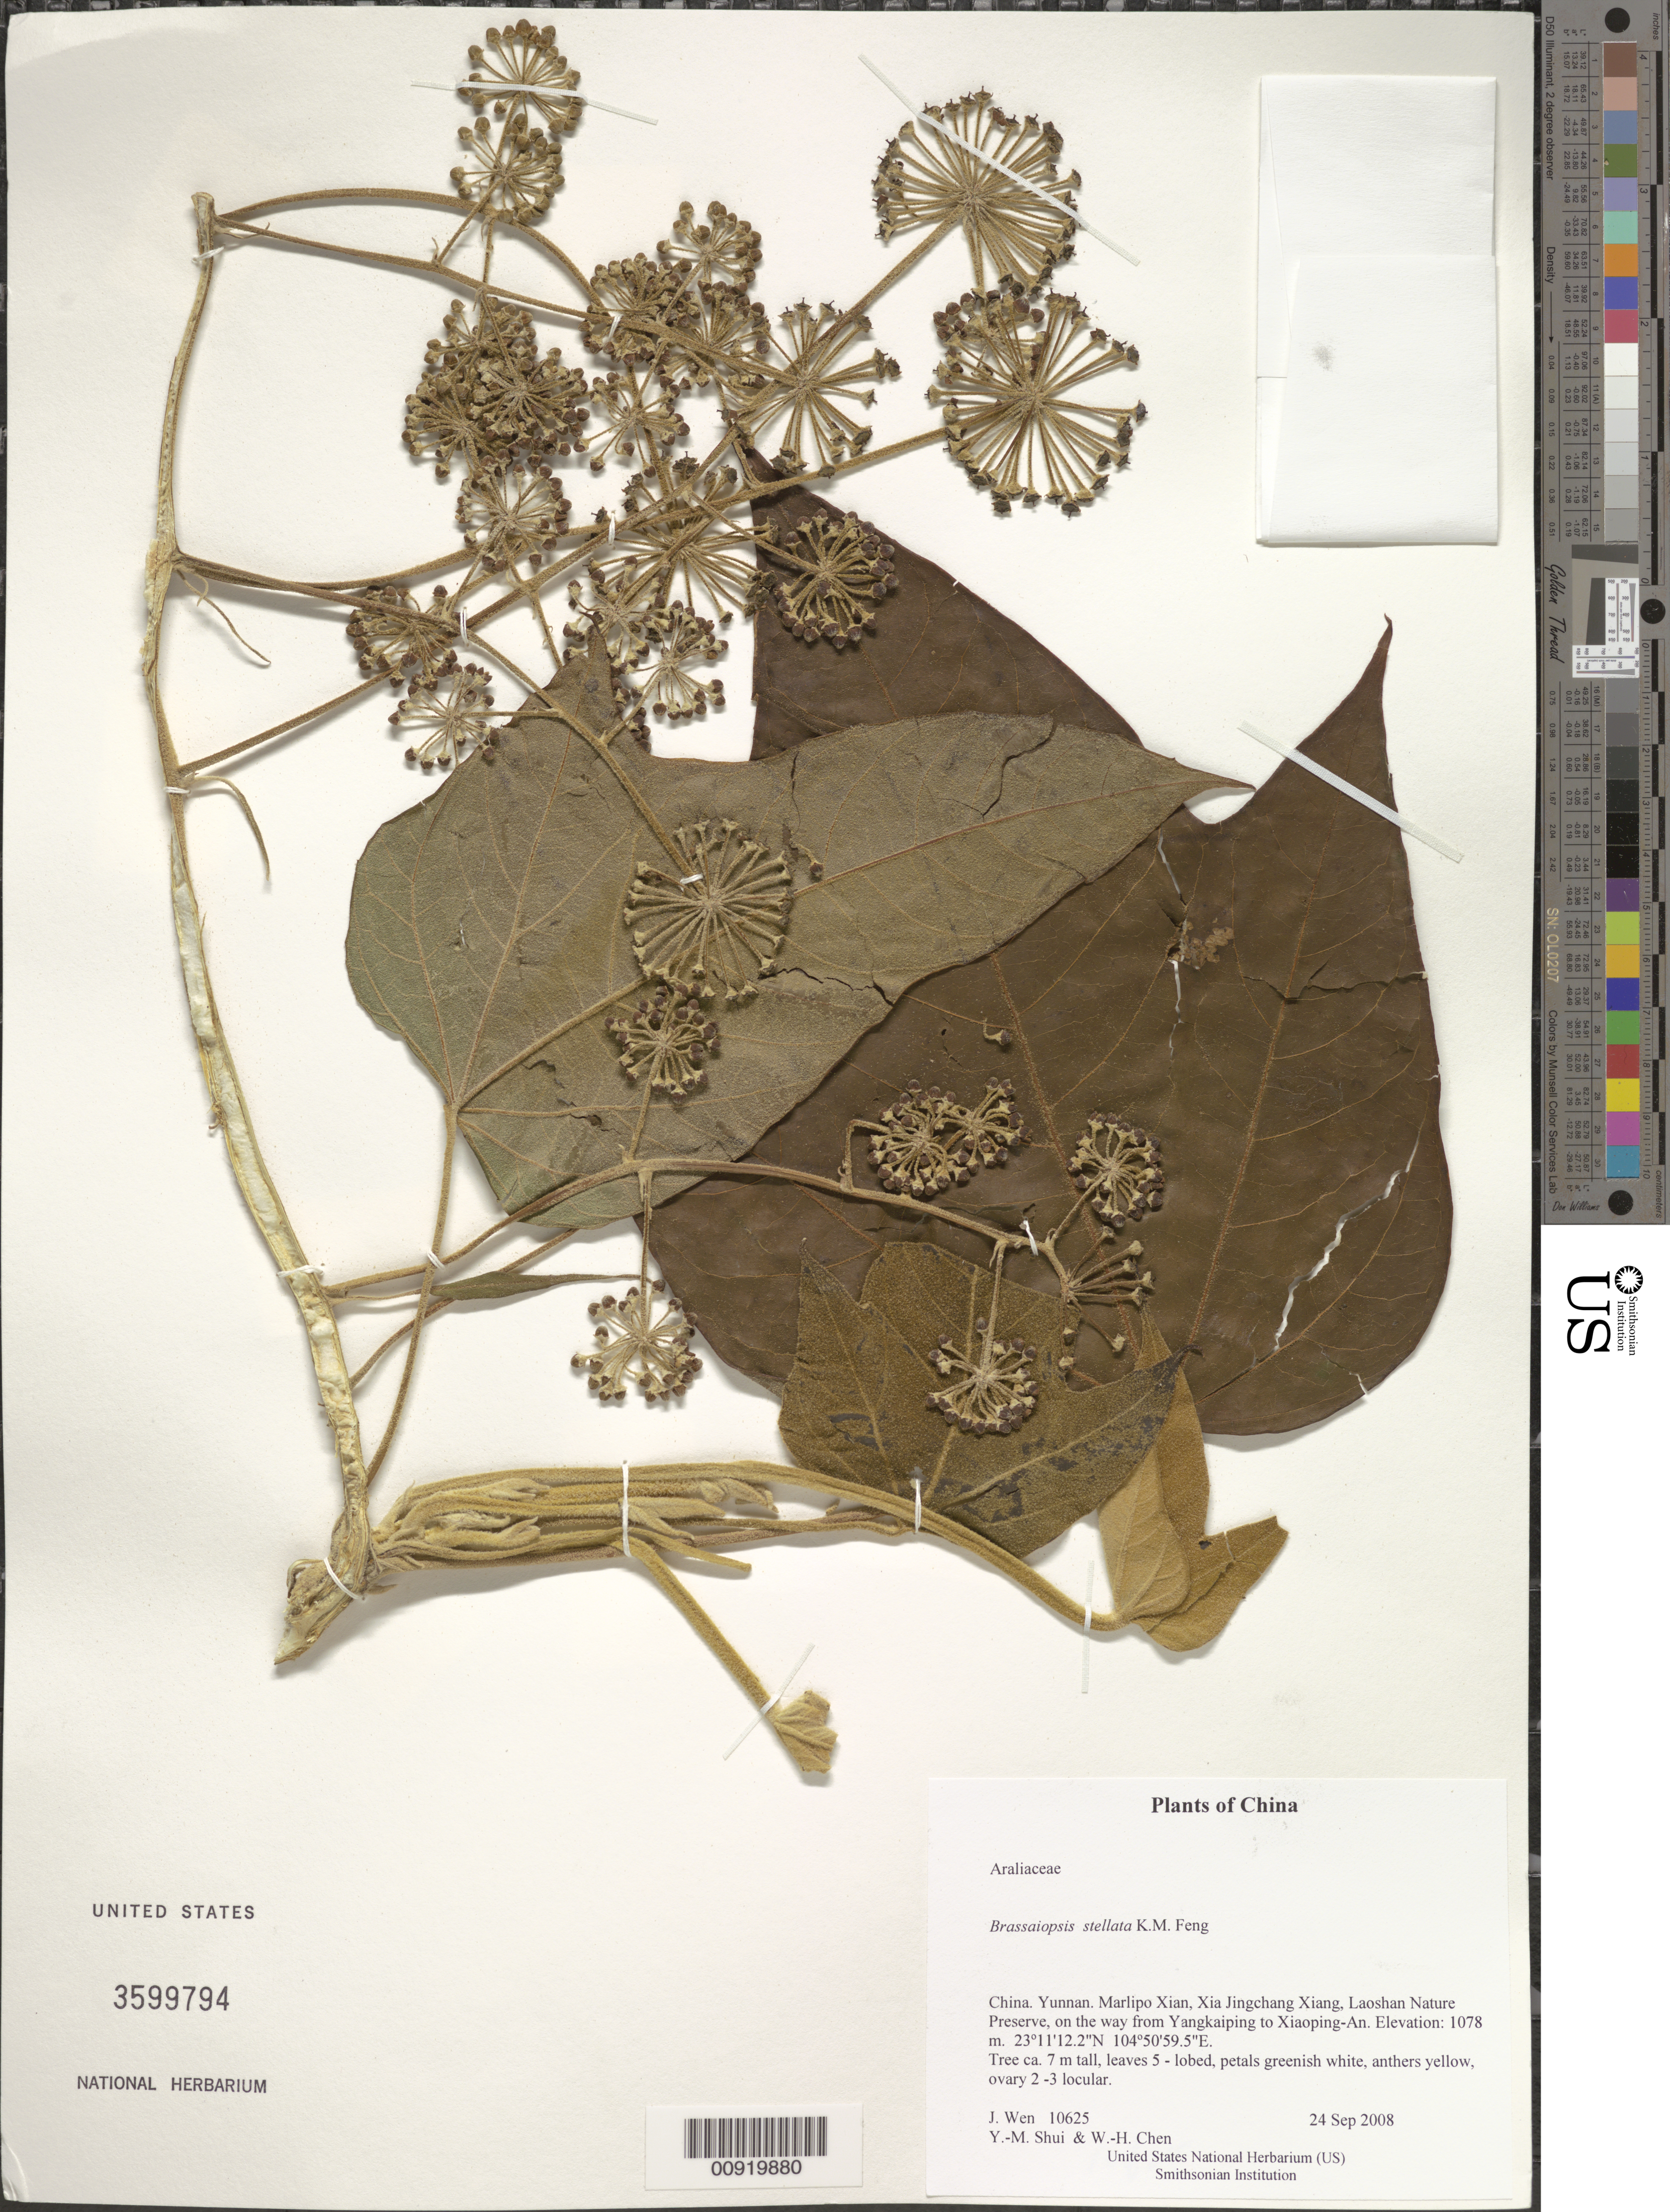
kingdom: Plantae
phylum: Tracheophyta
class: Magnoliopsida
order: Apiales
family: Araliaceae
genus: Brassaiopsis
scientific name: Brassaiopsis stellata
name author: K.M. Feng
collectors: J. Wen, Y. Shui & W. Chen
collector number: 10625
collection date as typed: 24 Sep 2008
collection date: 2008-09-24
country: China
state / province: Yunnan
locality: Marlipo Xian, Xia Jingchang Xiang, Laoshan Nature Preserve, on the way from Yangkaiping to Xiaoping-An.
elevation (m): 1078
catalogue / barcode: US 3599794